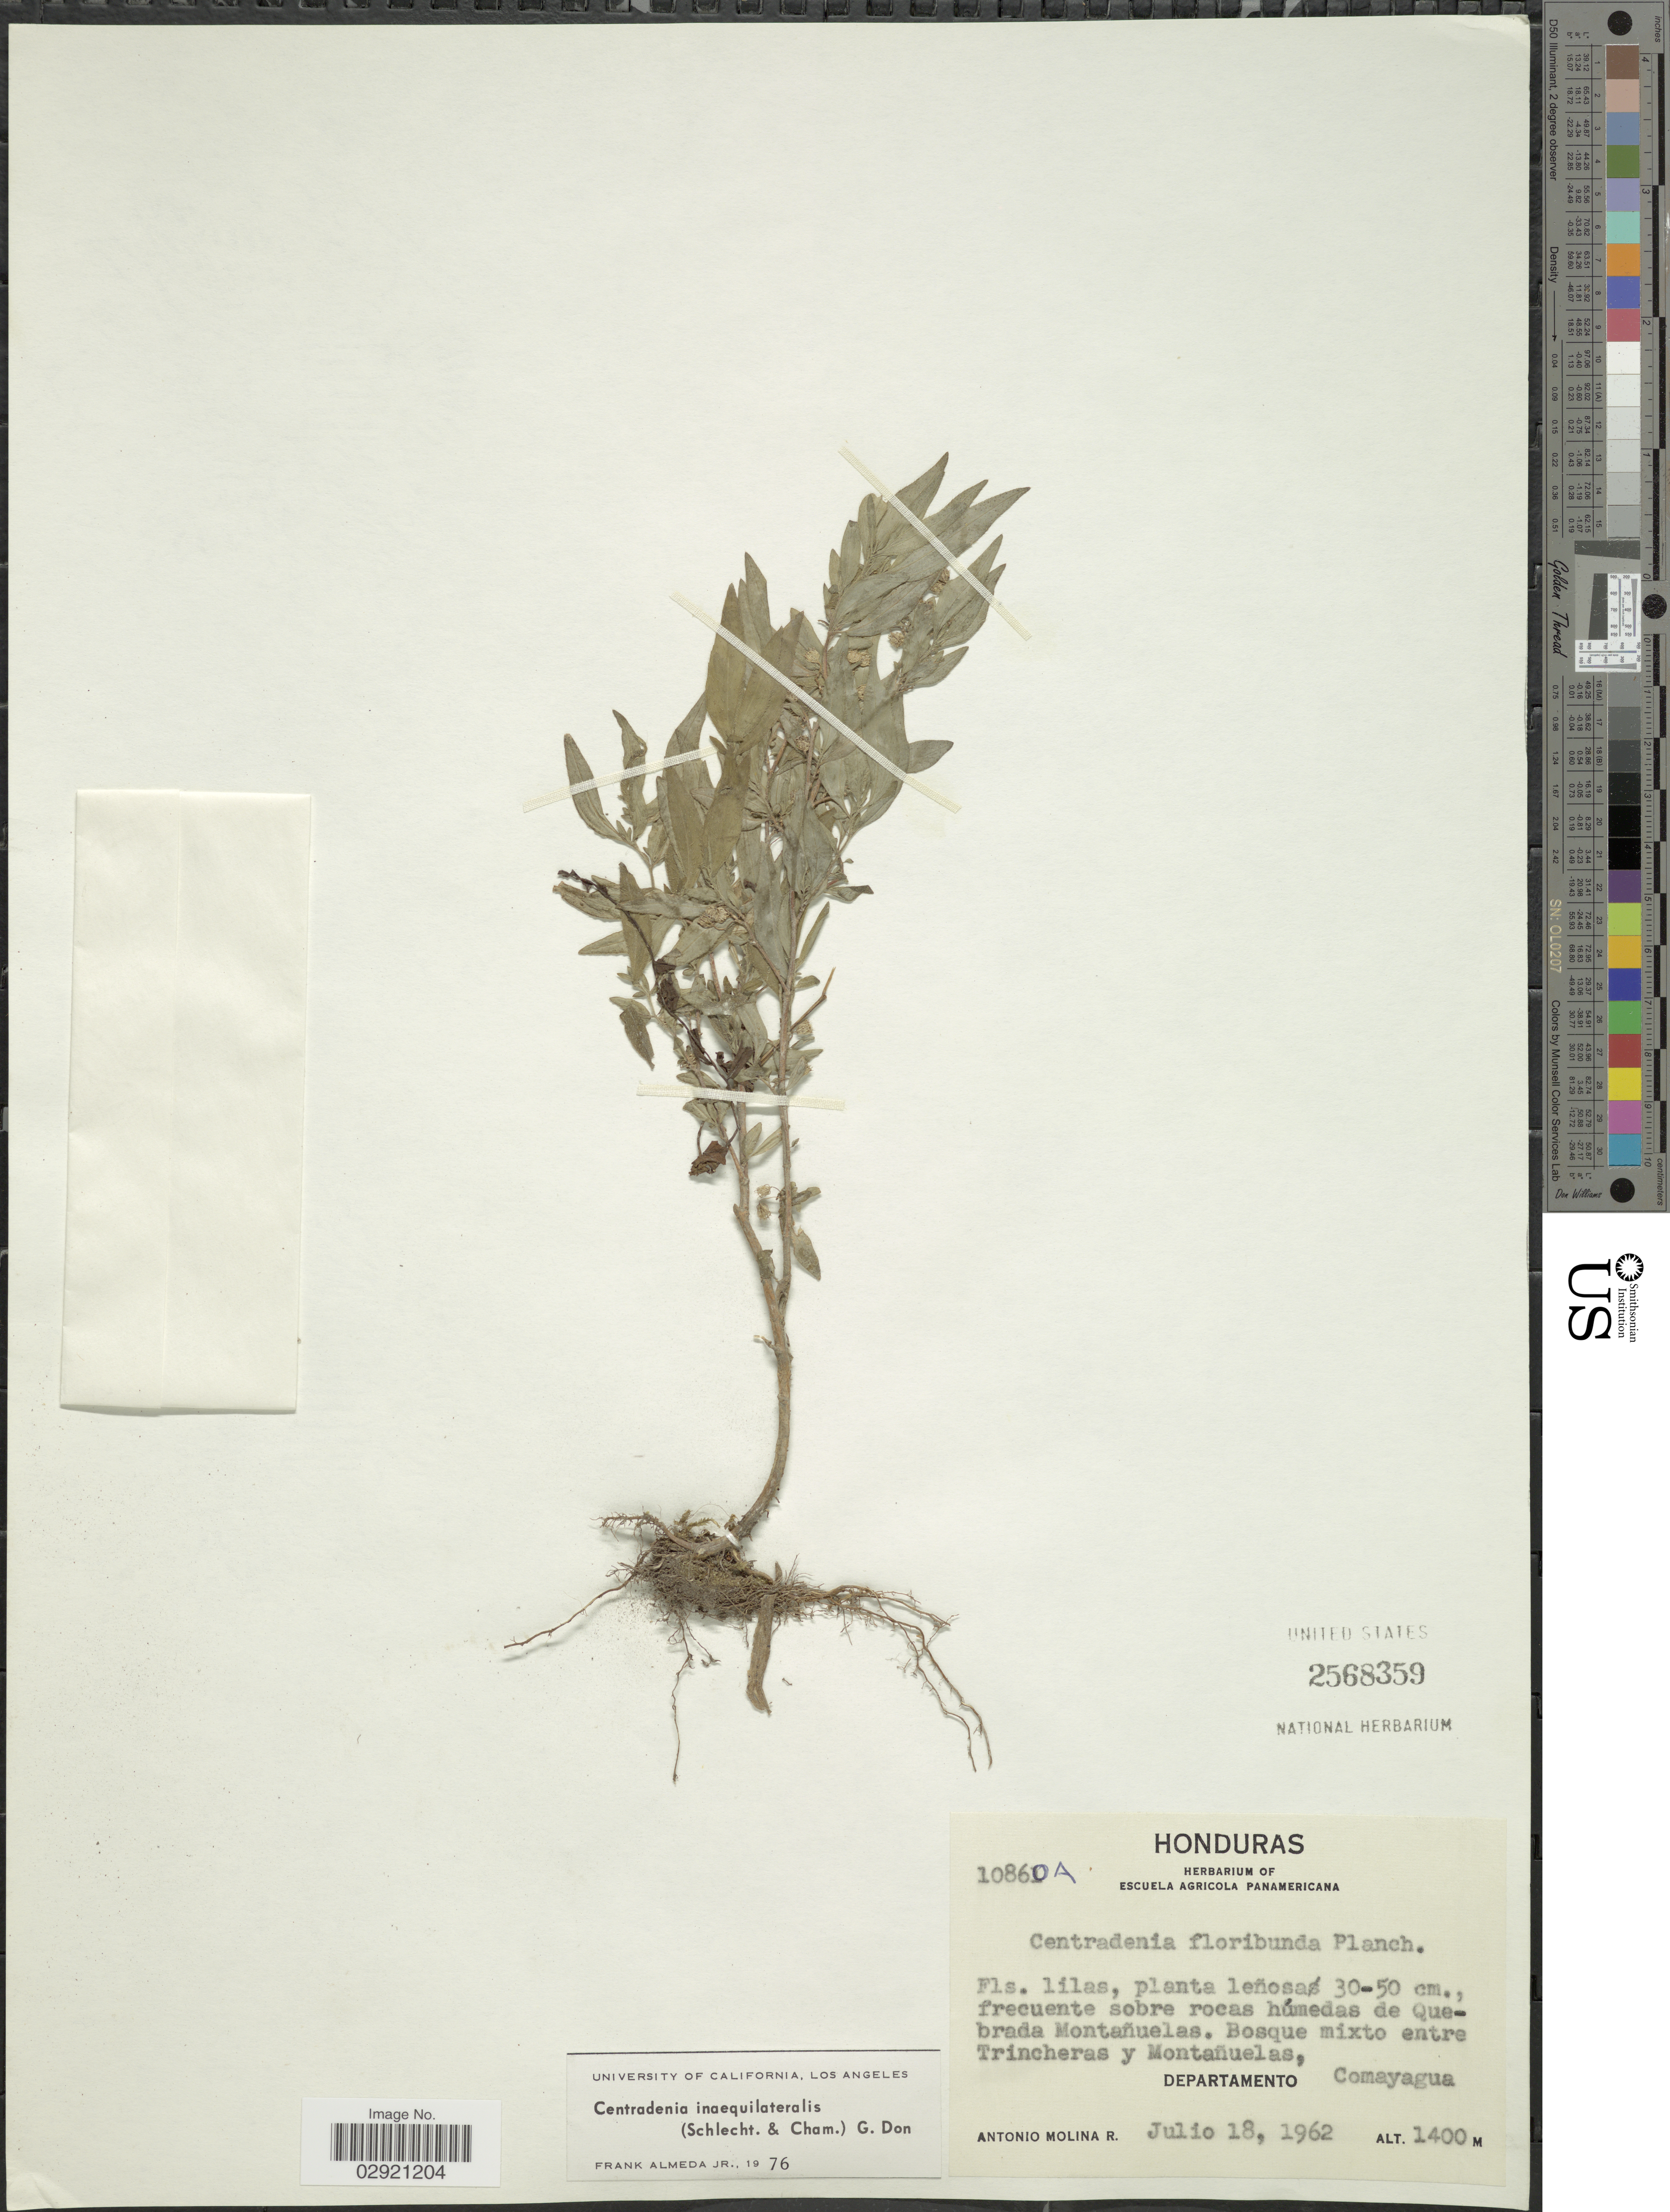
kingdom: Plantae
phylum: Tracheophyta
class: Magnoliopsida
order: Myrtales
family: Melastomataceae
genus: Centradenia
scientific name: Centradenia inaequilateralis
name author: (Gleason) G. Don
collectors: A. Molina R.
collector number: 10860A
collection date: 1962-07-18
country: Honduras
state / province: Comayagua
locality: Quebrada Montañuelas. Entre Trincheras y Montañuelas, Departamento Comayagua.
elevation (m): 1400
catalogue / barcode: US 2568359